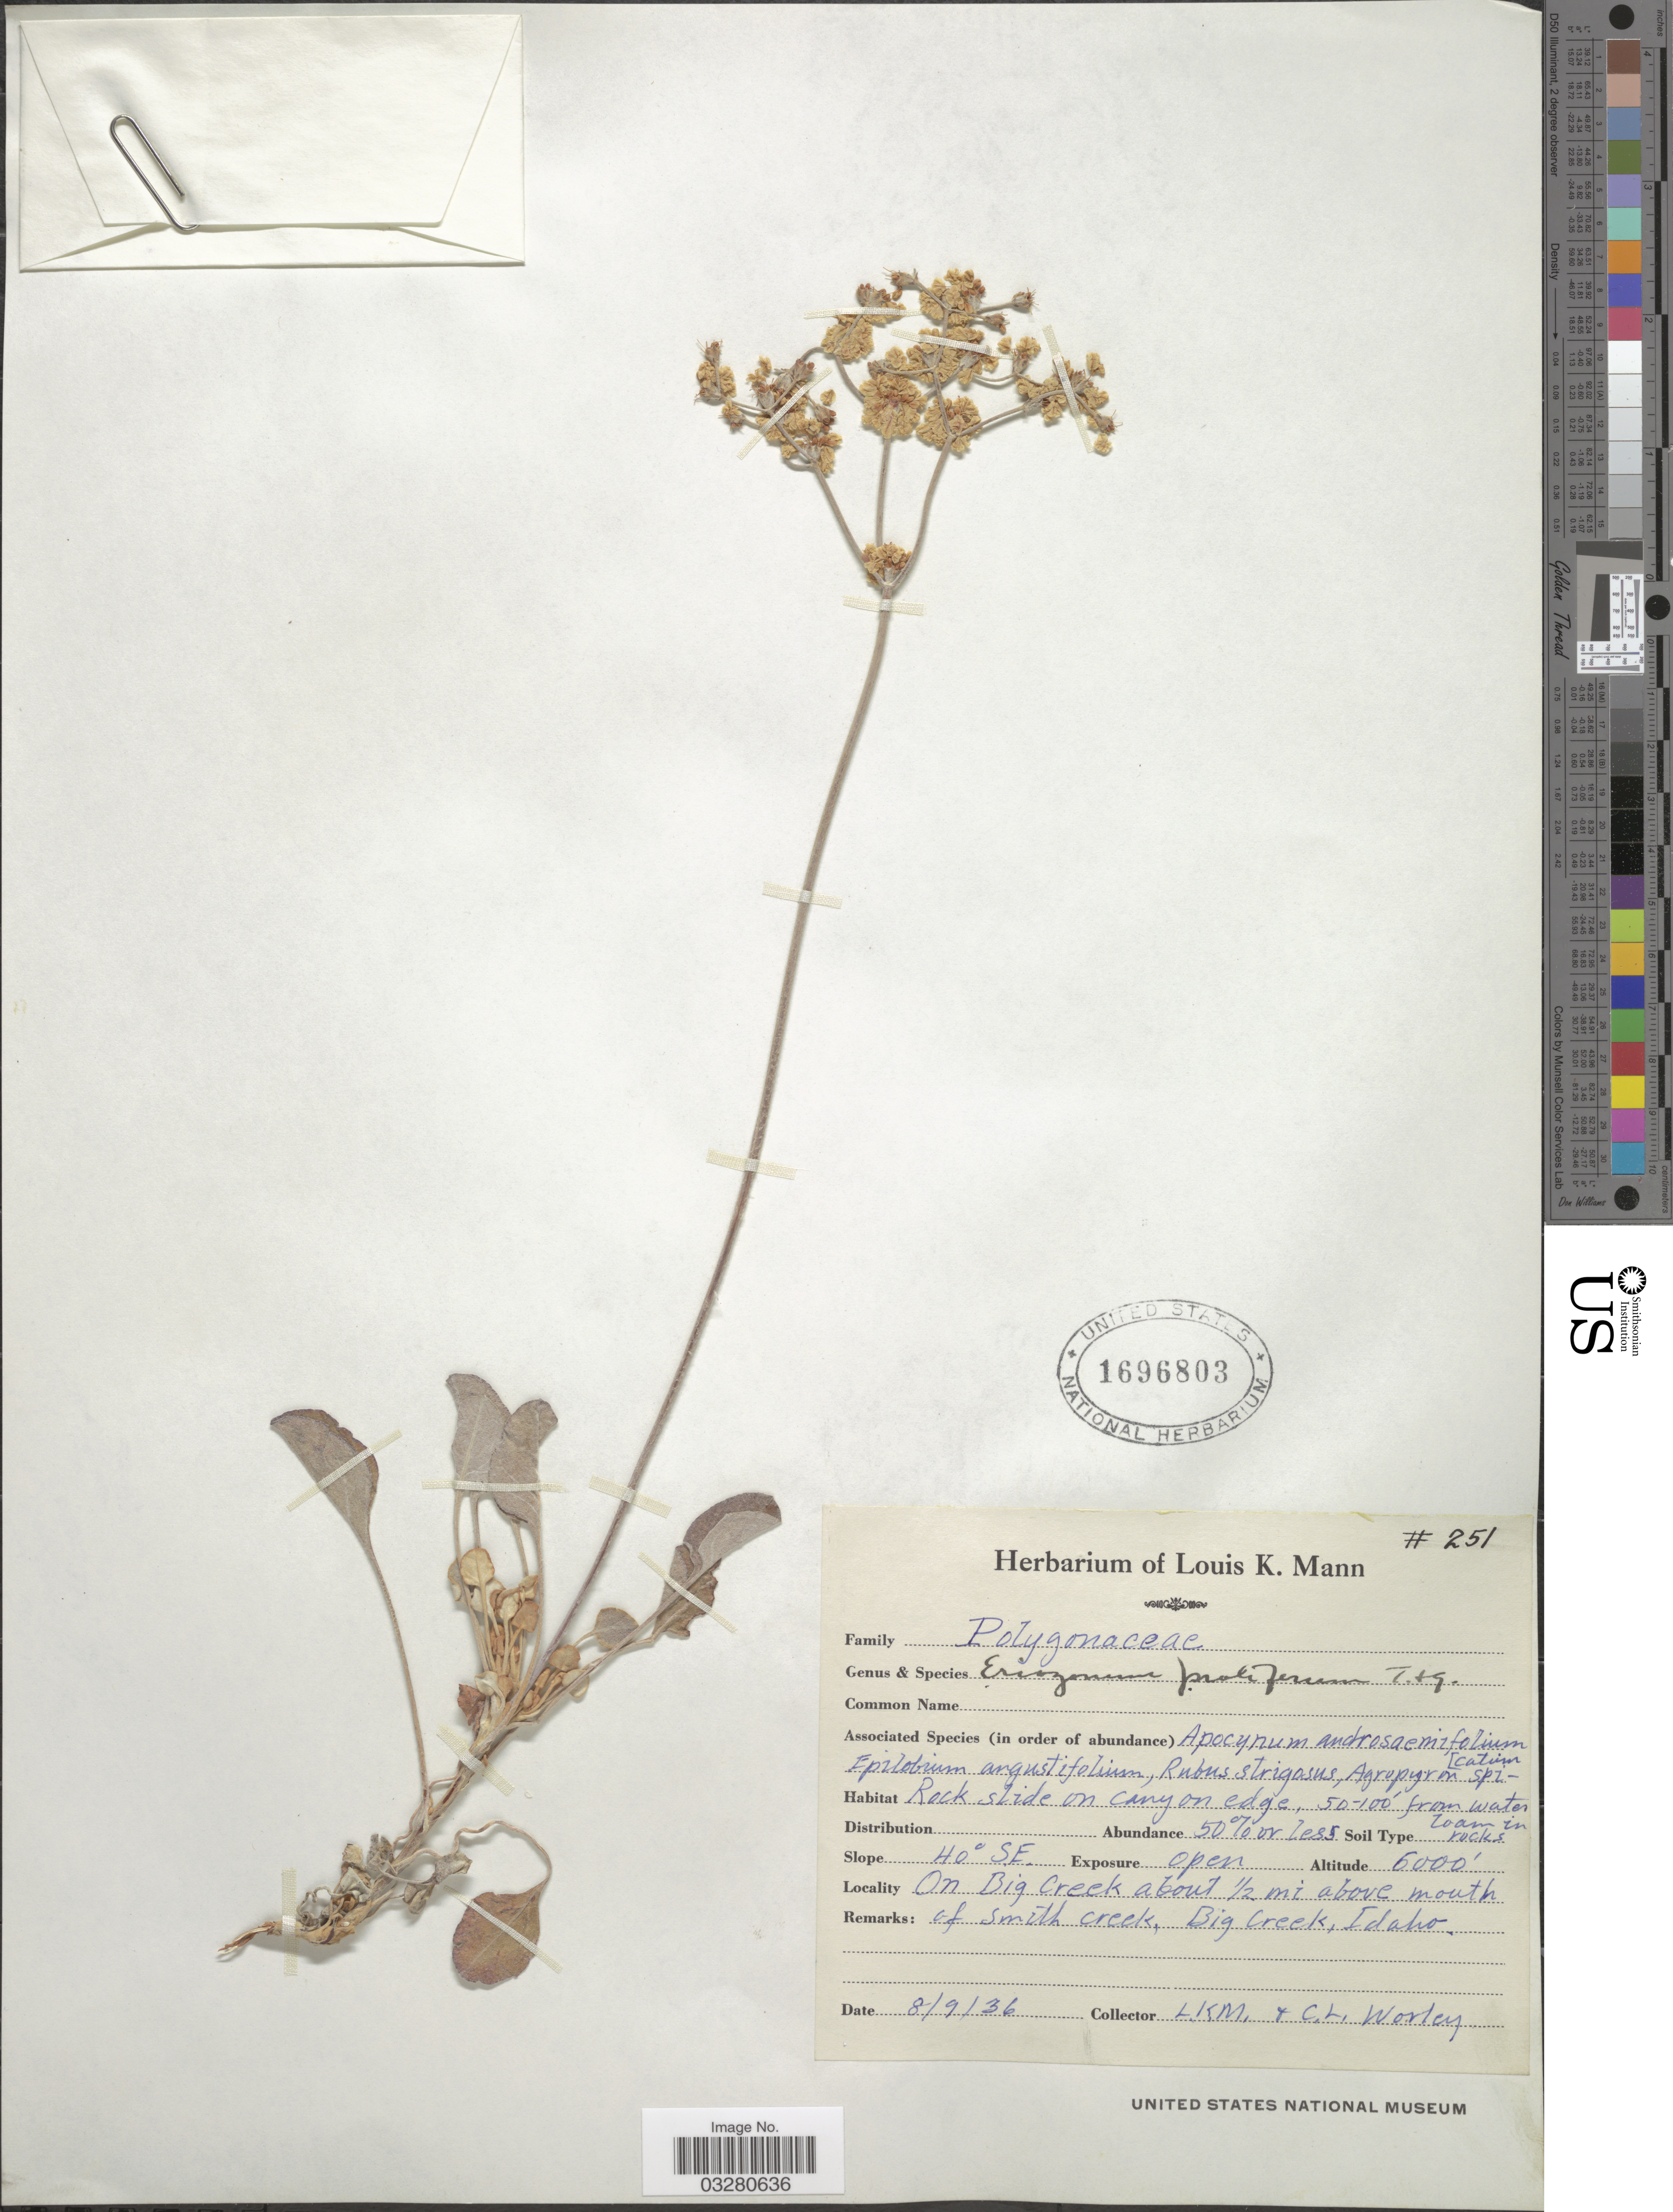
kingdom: Plantae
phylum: Tracheophyta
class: Magnoliopsida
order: Caryophyllales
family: Polygonaceae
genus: Eriogonum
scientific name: Eriogonum proliferum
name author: Torr. & A. Gray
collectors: L. K. Mann & C. Worley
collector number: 251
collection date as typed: Transcribed d/m/y: 9/8/36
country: United States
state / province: Idaho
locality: On Big Creek about ½ mi above mouth of Smith Creek, Big Creek.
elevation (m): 1829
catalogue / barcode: US 1696803